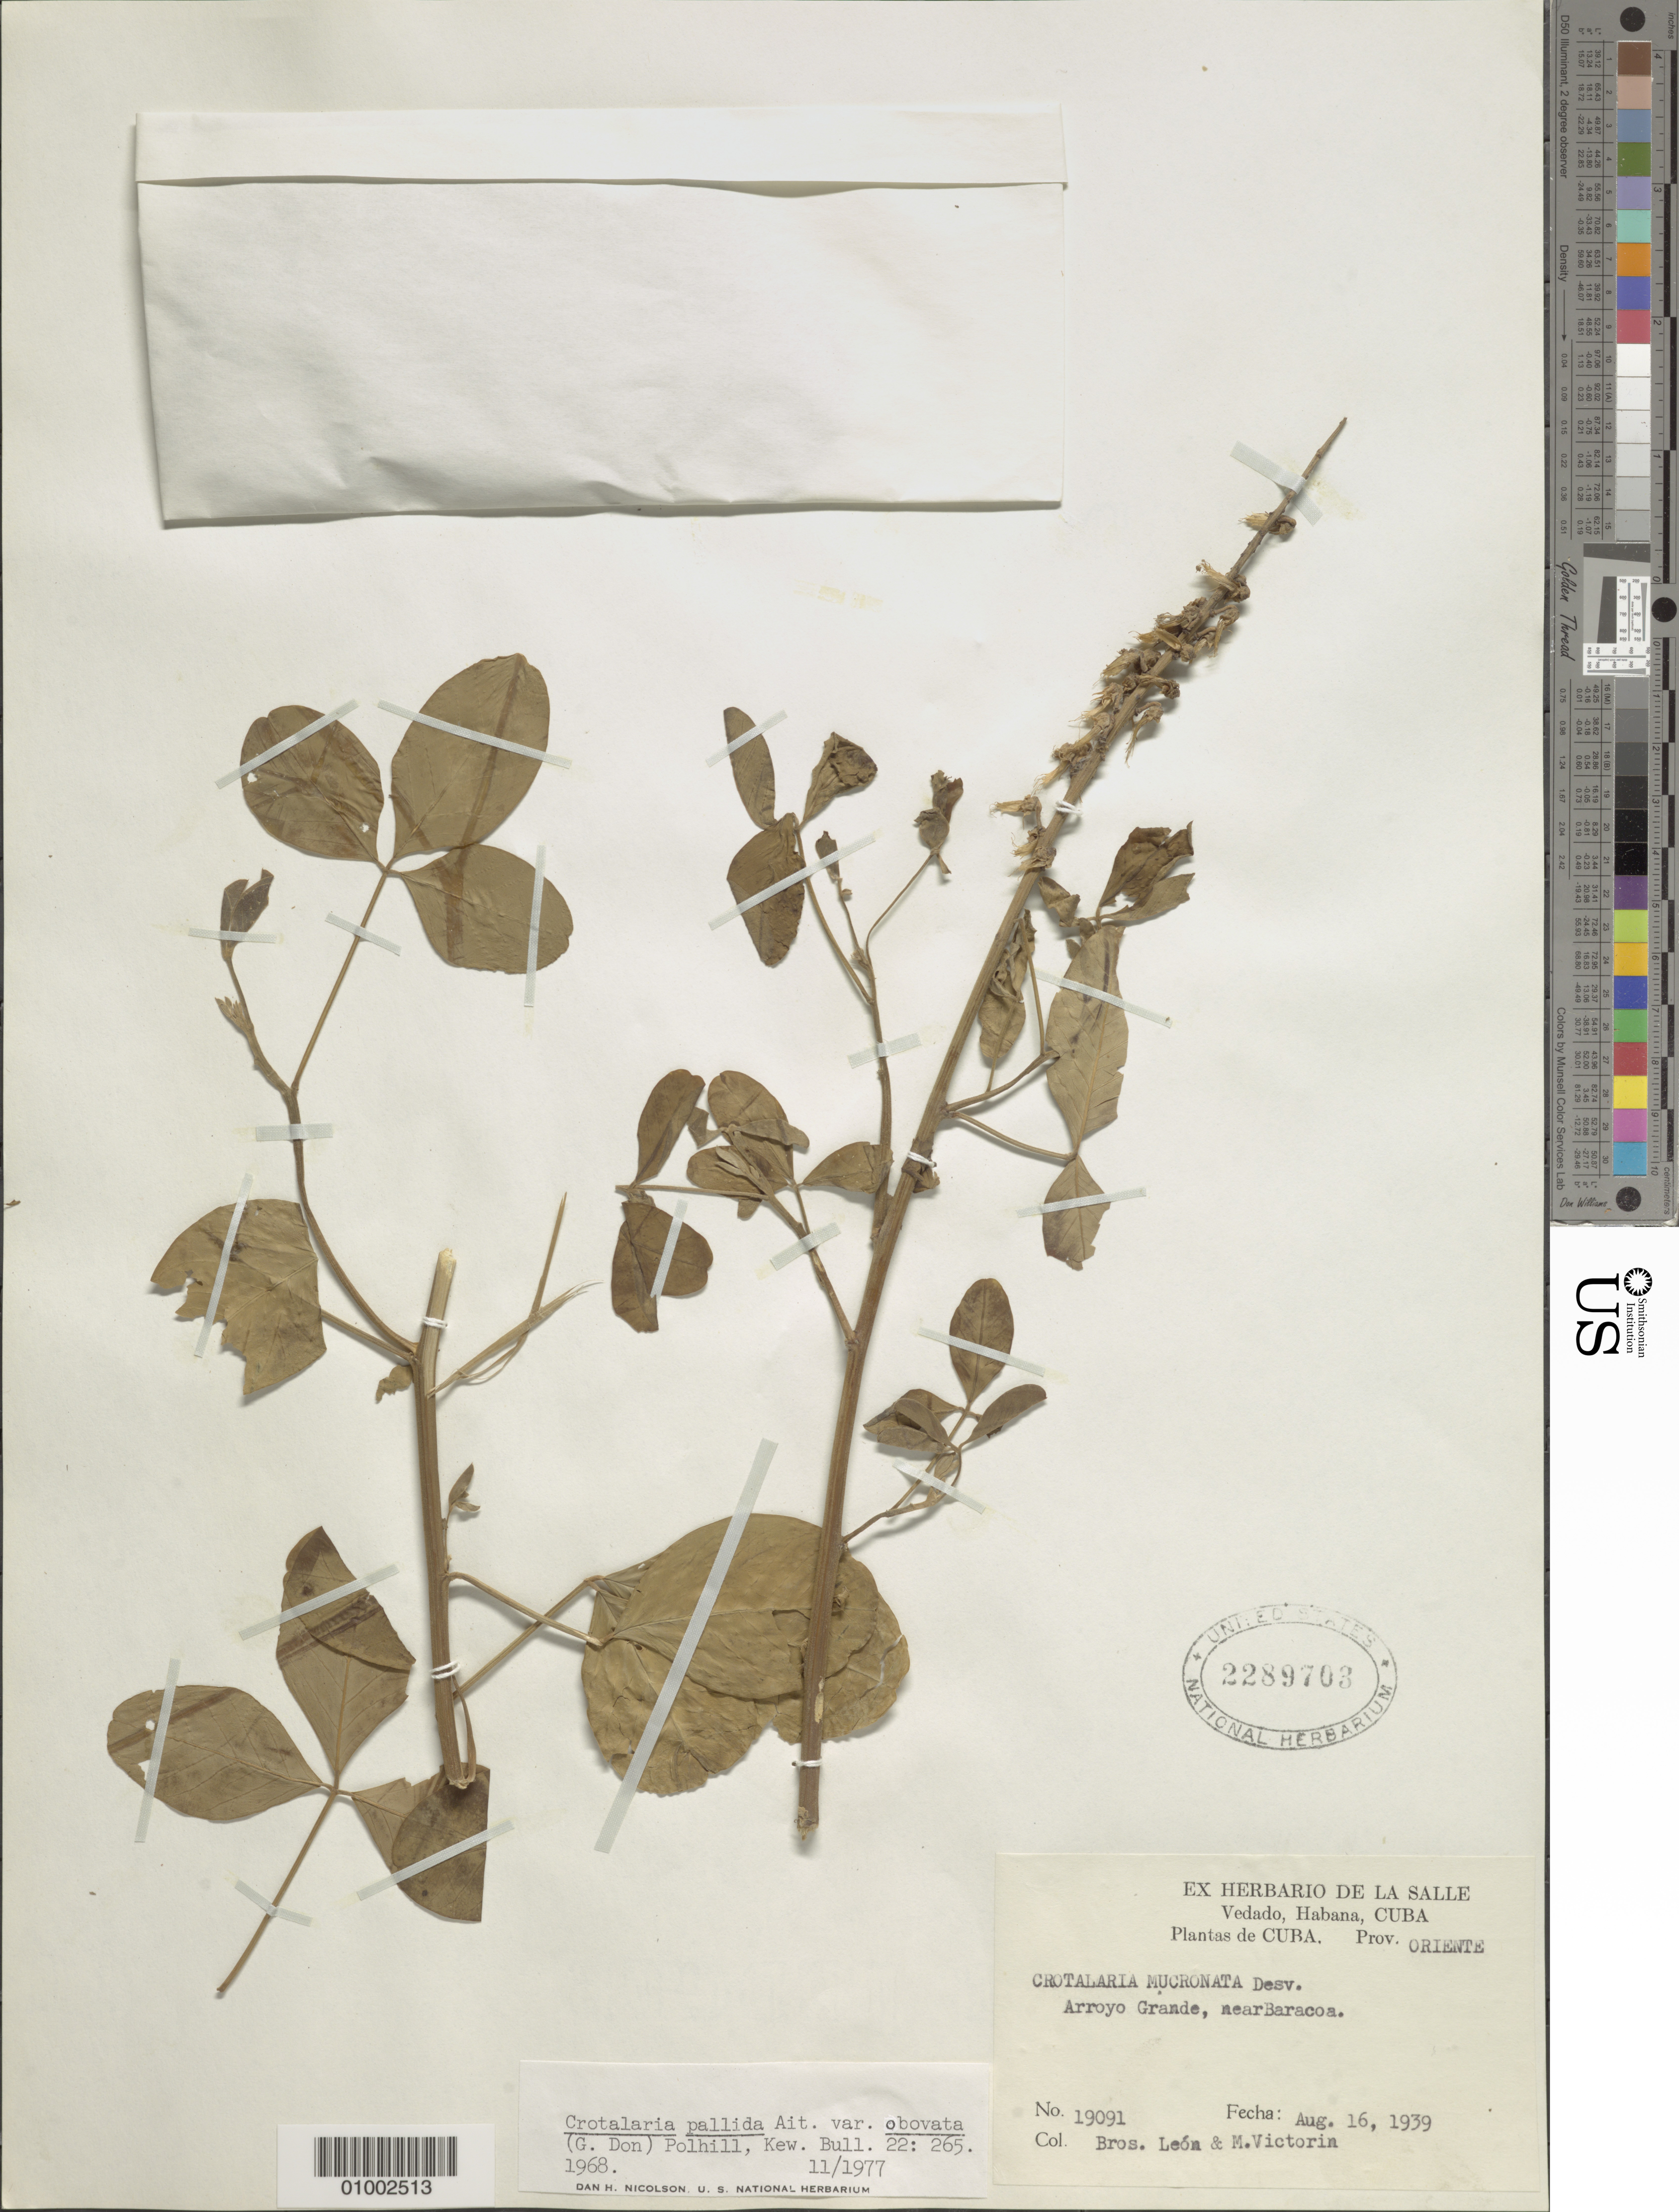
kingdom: Plantae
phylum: Tracheophyta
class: Magnoliopsida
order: Fabales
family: Fabaceae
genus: Crotalaria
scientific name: Crotalaria pallida var. obovata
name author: (G. Don) Polhill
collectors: Bro. León & Fr. Marie-Victorin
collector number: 19091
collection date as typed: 16 Aug 1939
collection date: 1939-08-16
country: Cuba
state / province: Guantanamo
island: Cuba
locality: Arroyo Grande, near Baracoa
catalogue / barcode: US 2289703